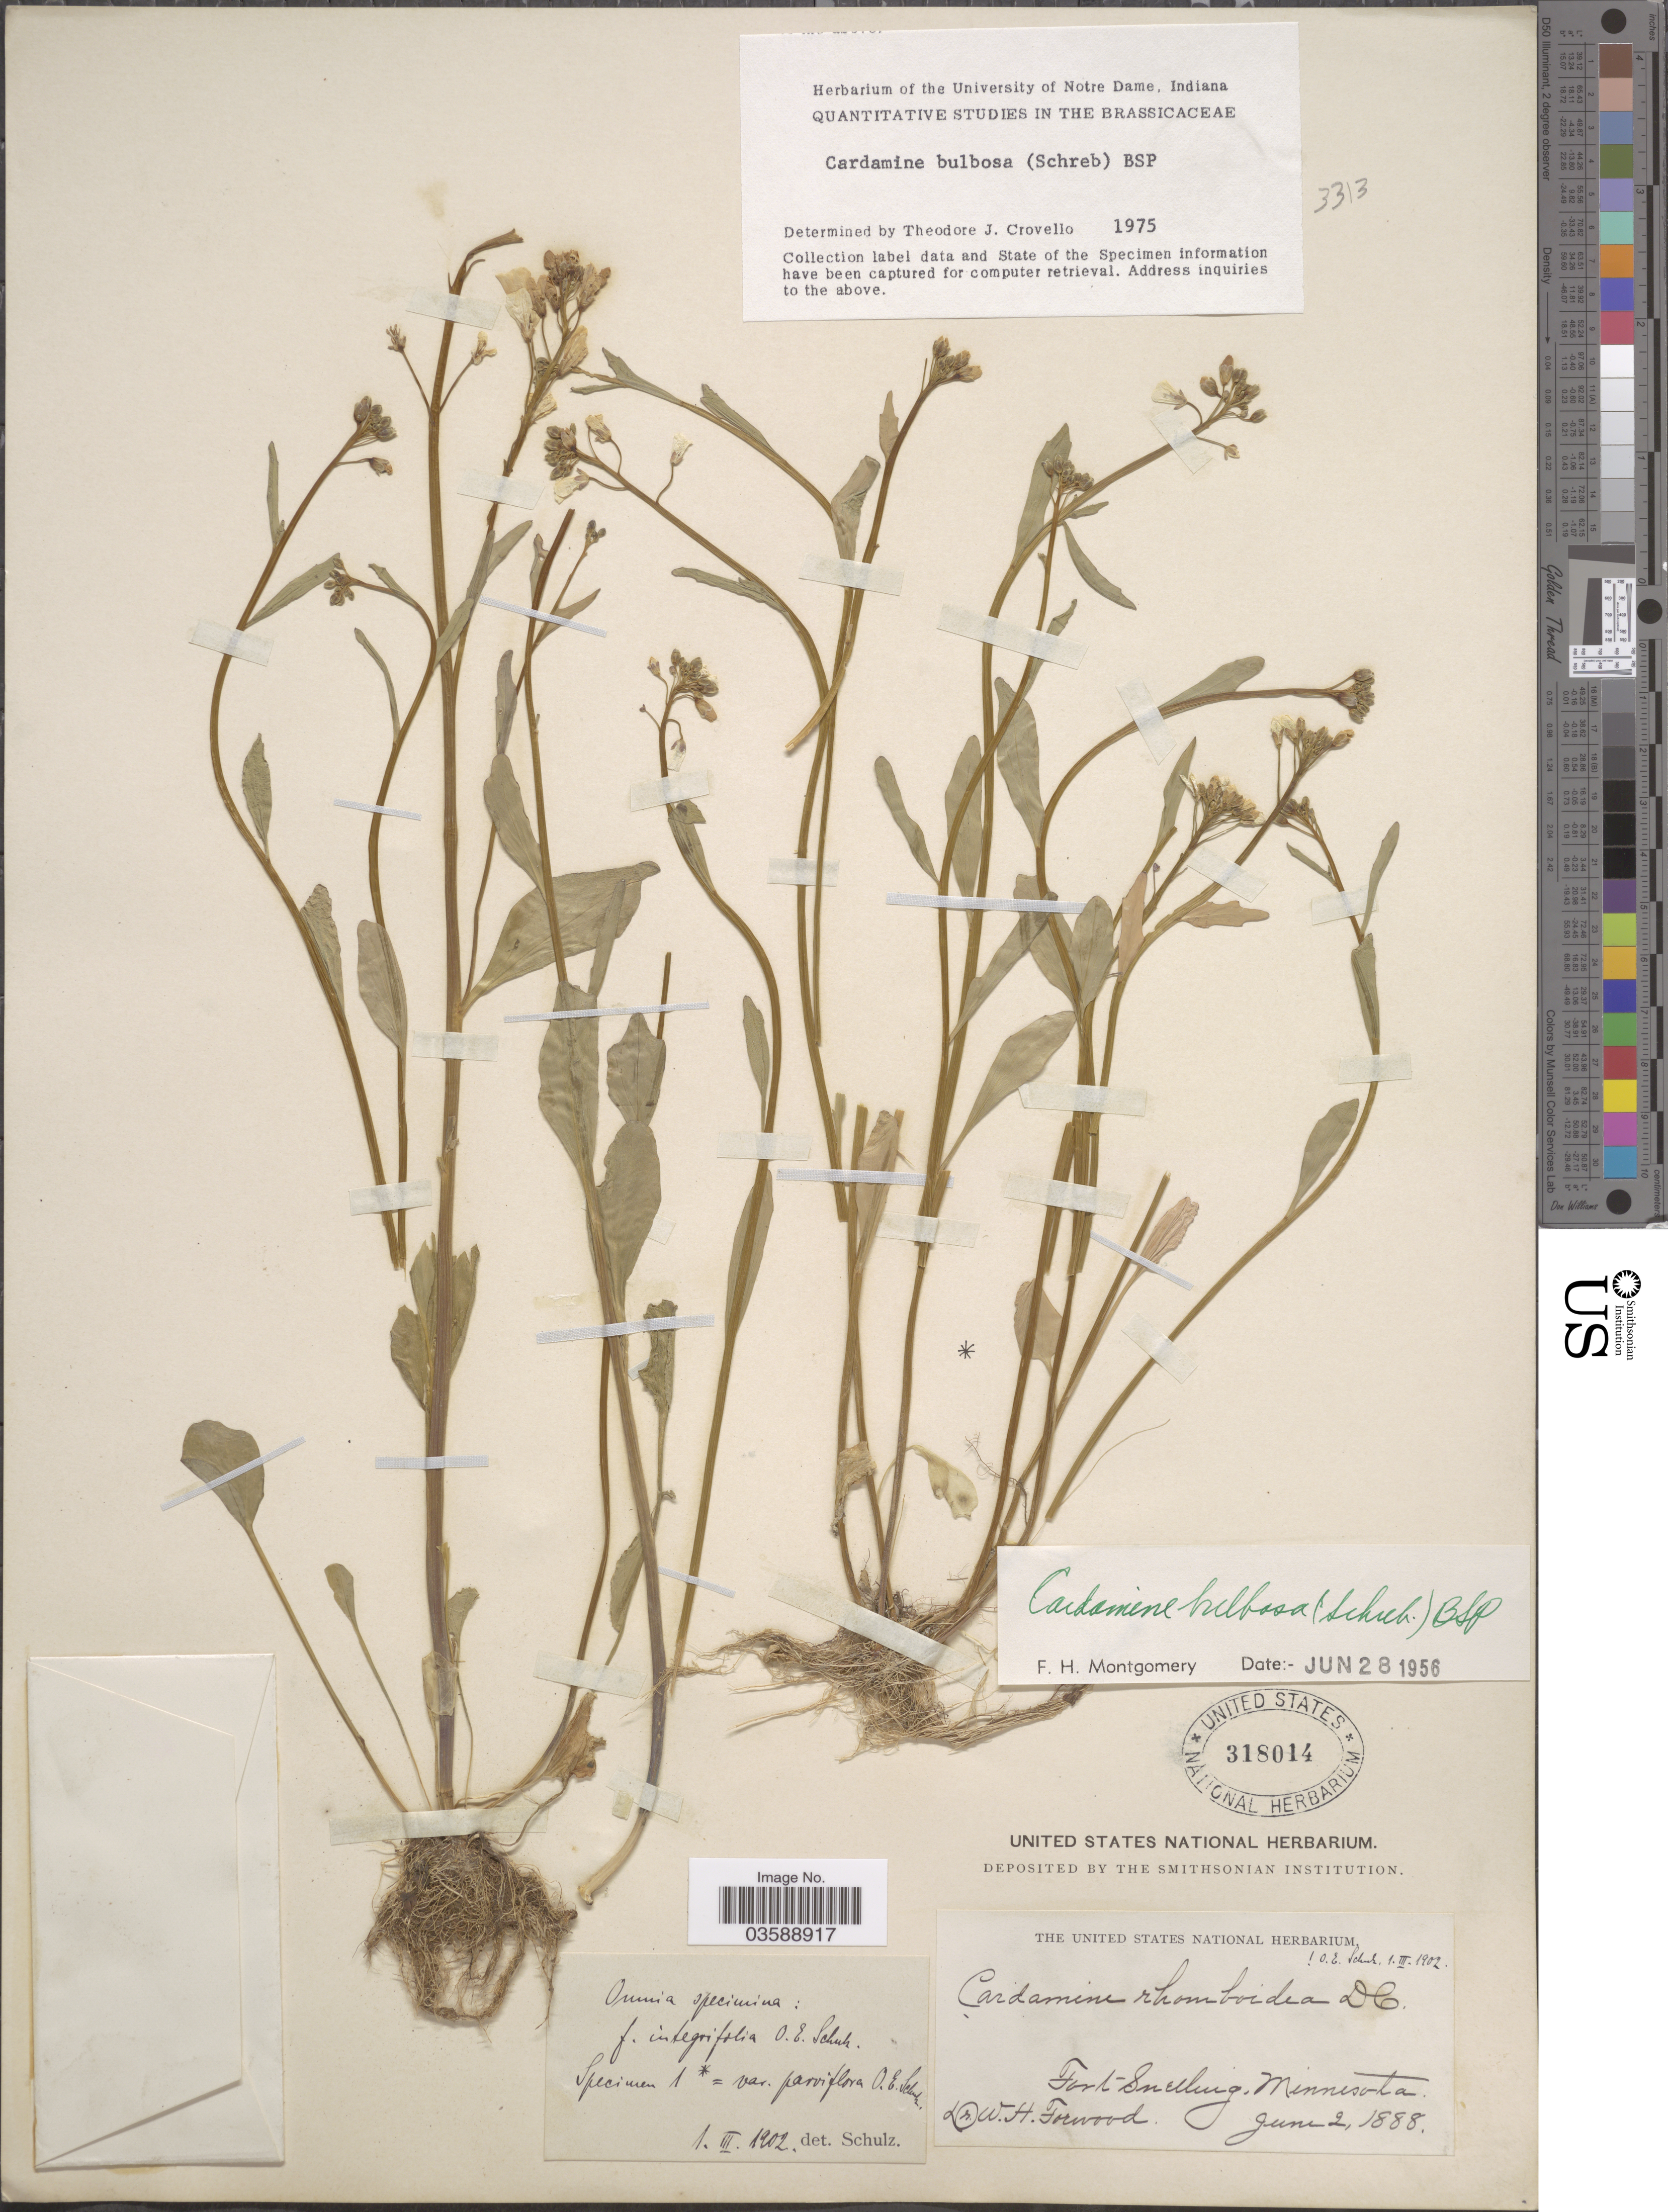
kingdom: Plantae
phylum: Tracheophyta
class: Magnoliopsida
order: Brassicales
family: Brassicaceae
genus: Cardamine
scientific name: Cardamine bulbosa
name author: (Schreb. ex Muhl.) Britton et al.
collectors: W. Forwood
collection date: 1888-06-02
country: United States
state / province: Minnesota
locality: Fort Snelling.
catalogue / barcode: US 318014